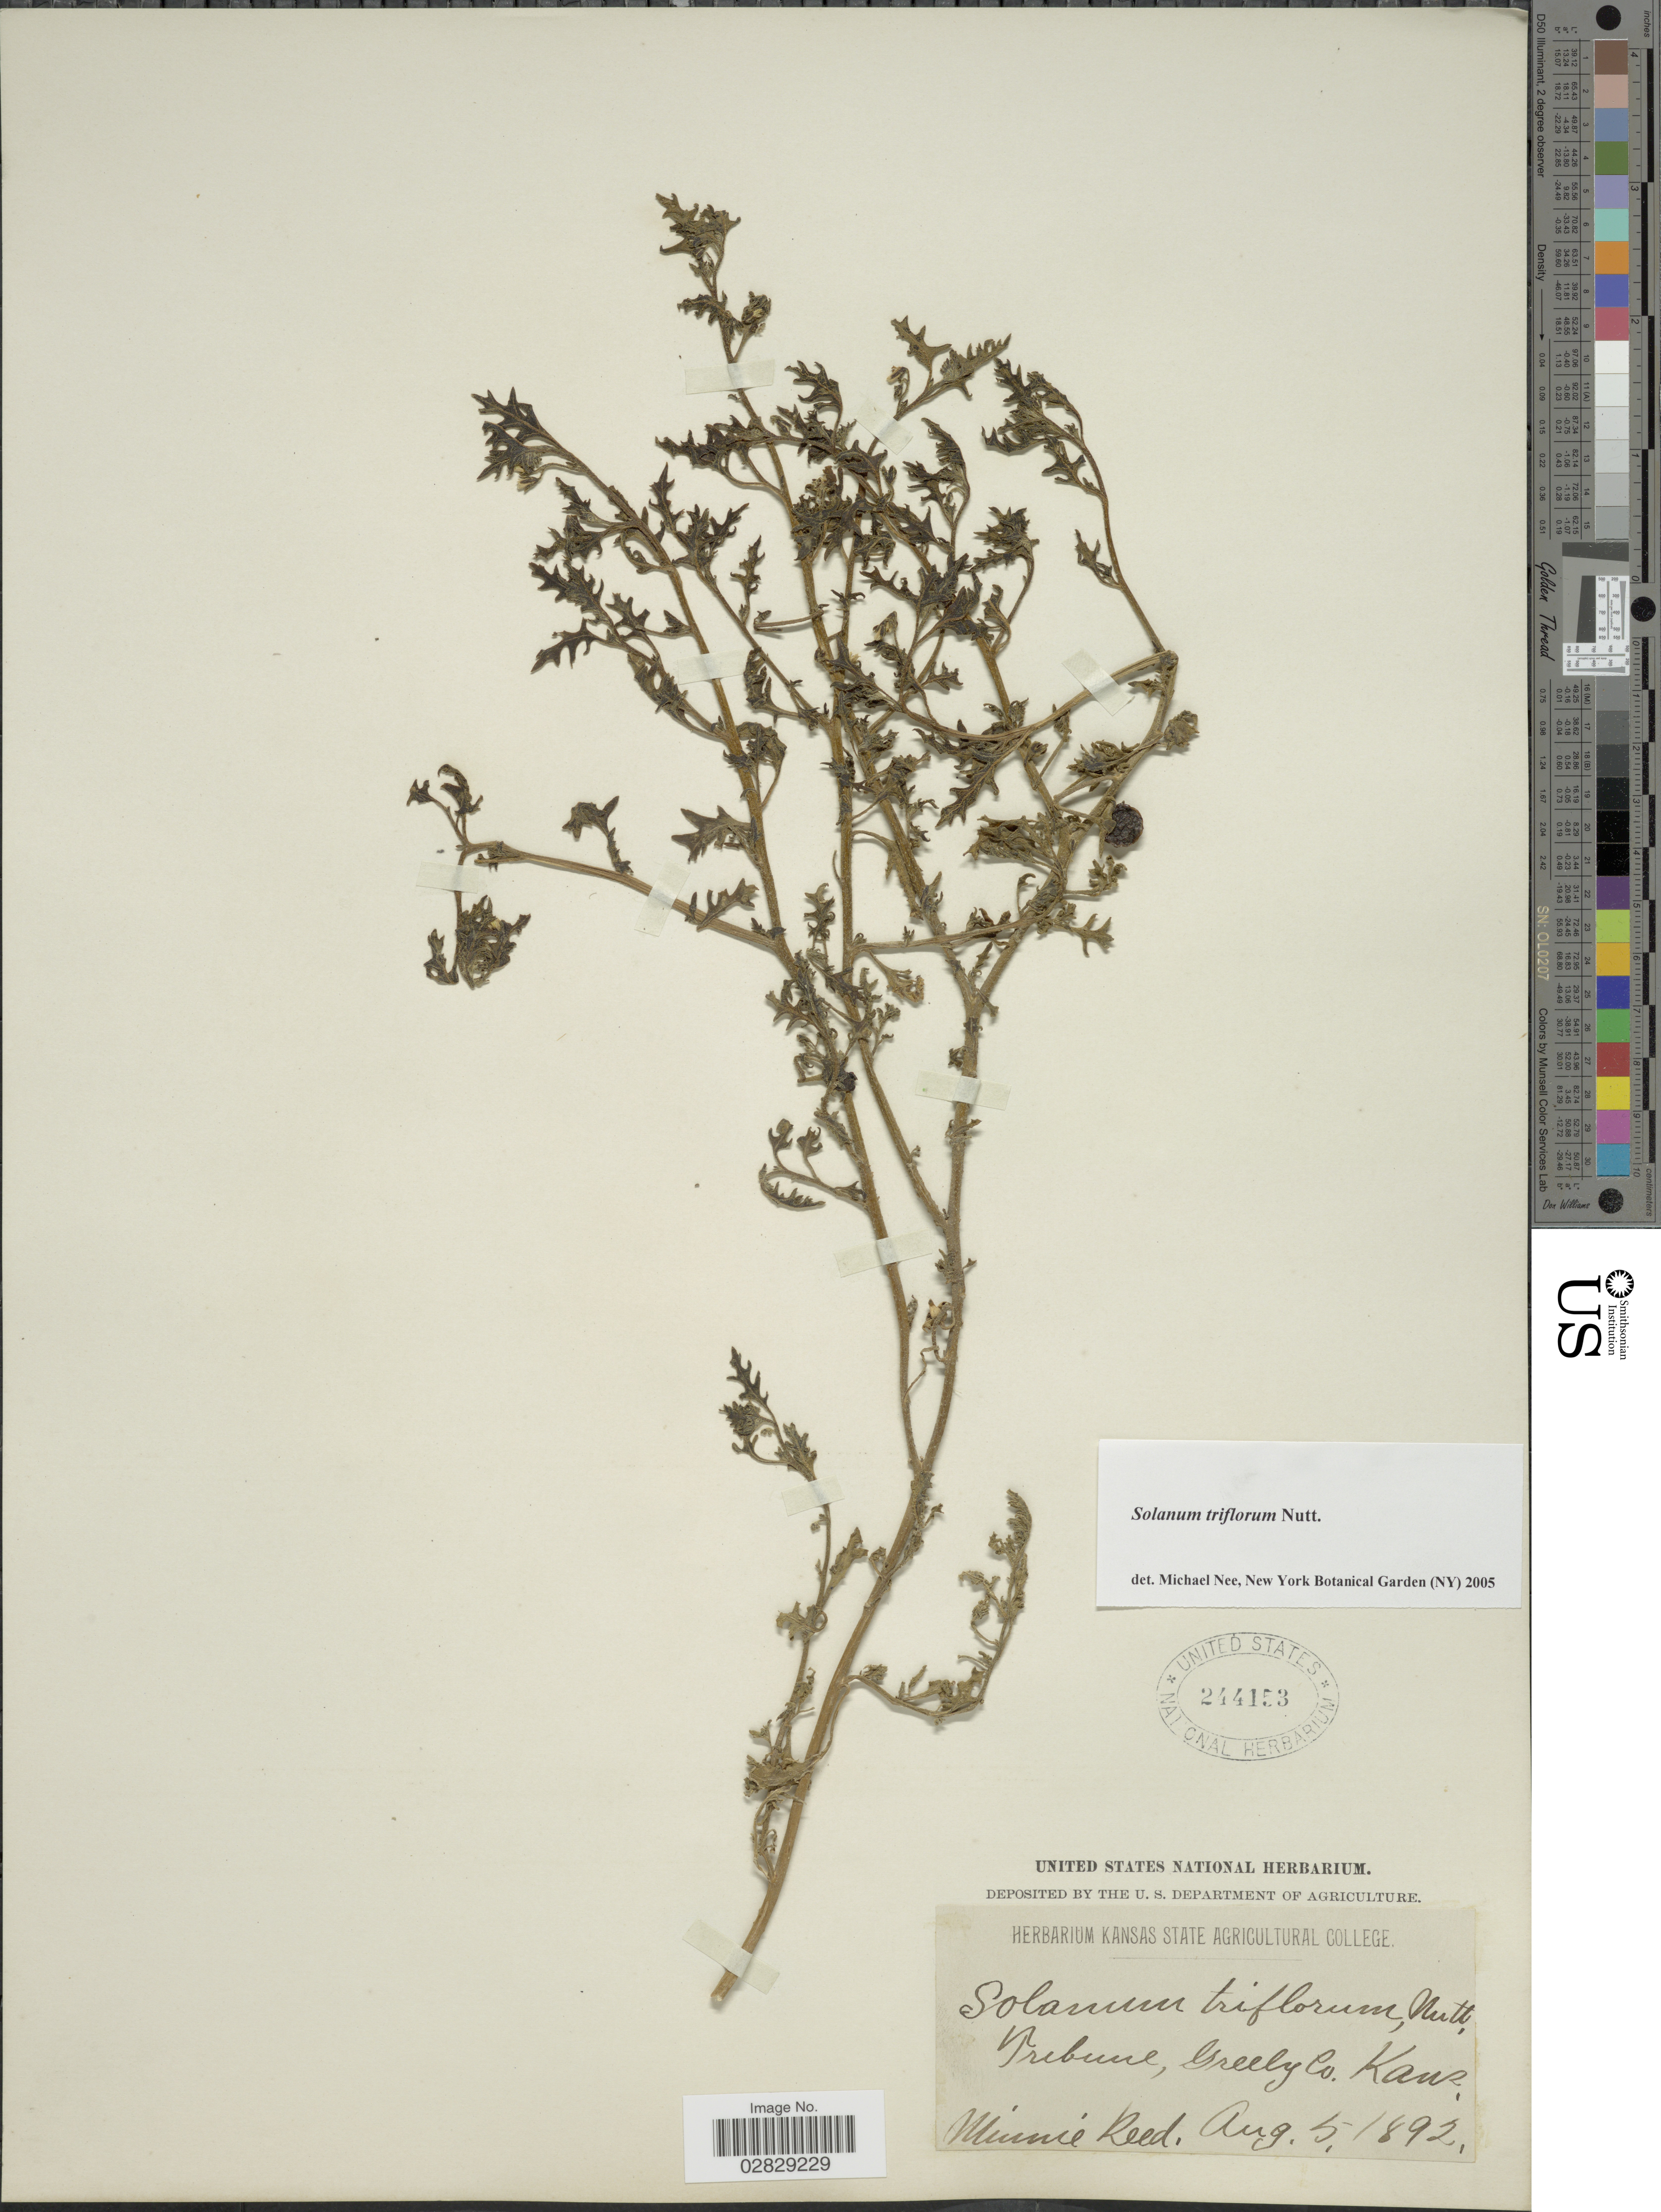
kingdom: Plantae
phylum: Tracheophyta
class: Magnoliopsida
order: Solanales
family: Solanaceae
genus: Solanum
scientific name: Solanum triflorum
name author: Nutt.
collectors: M. Reed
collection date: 1892-08-05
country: United States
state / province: Kansas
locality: Tribune, Greely Co.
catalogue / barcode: US 244153